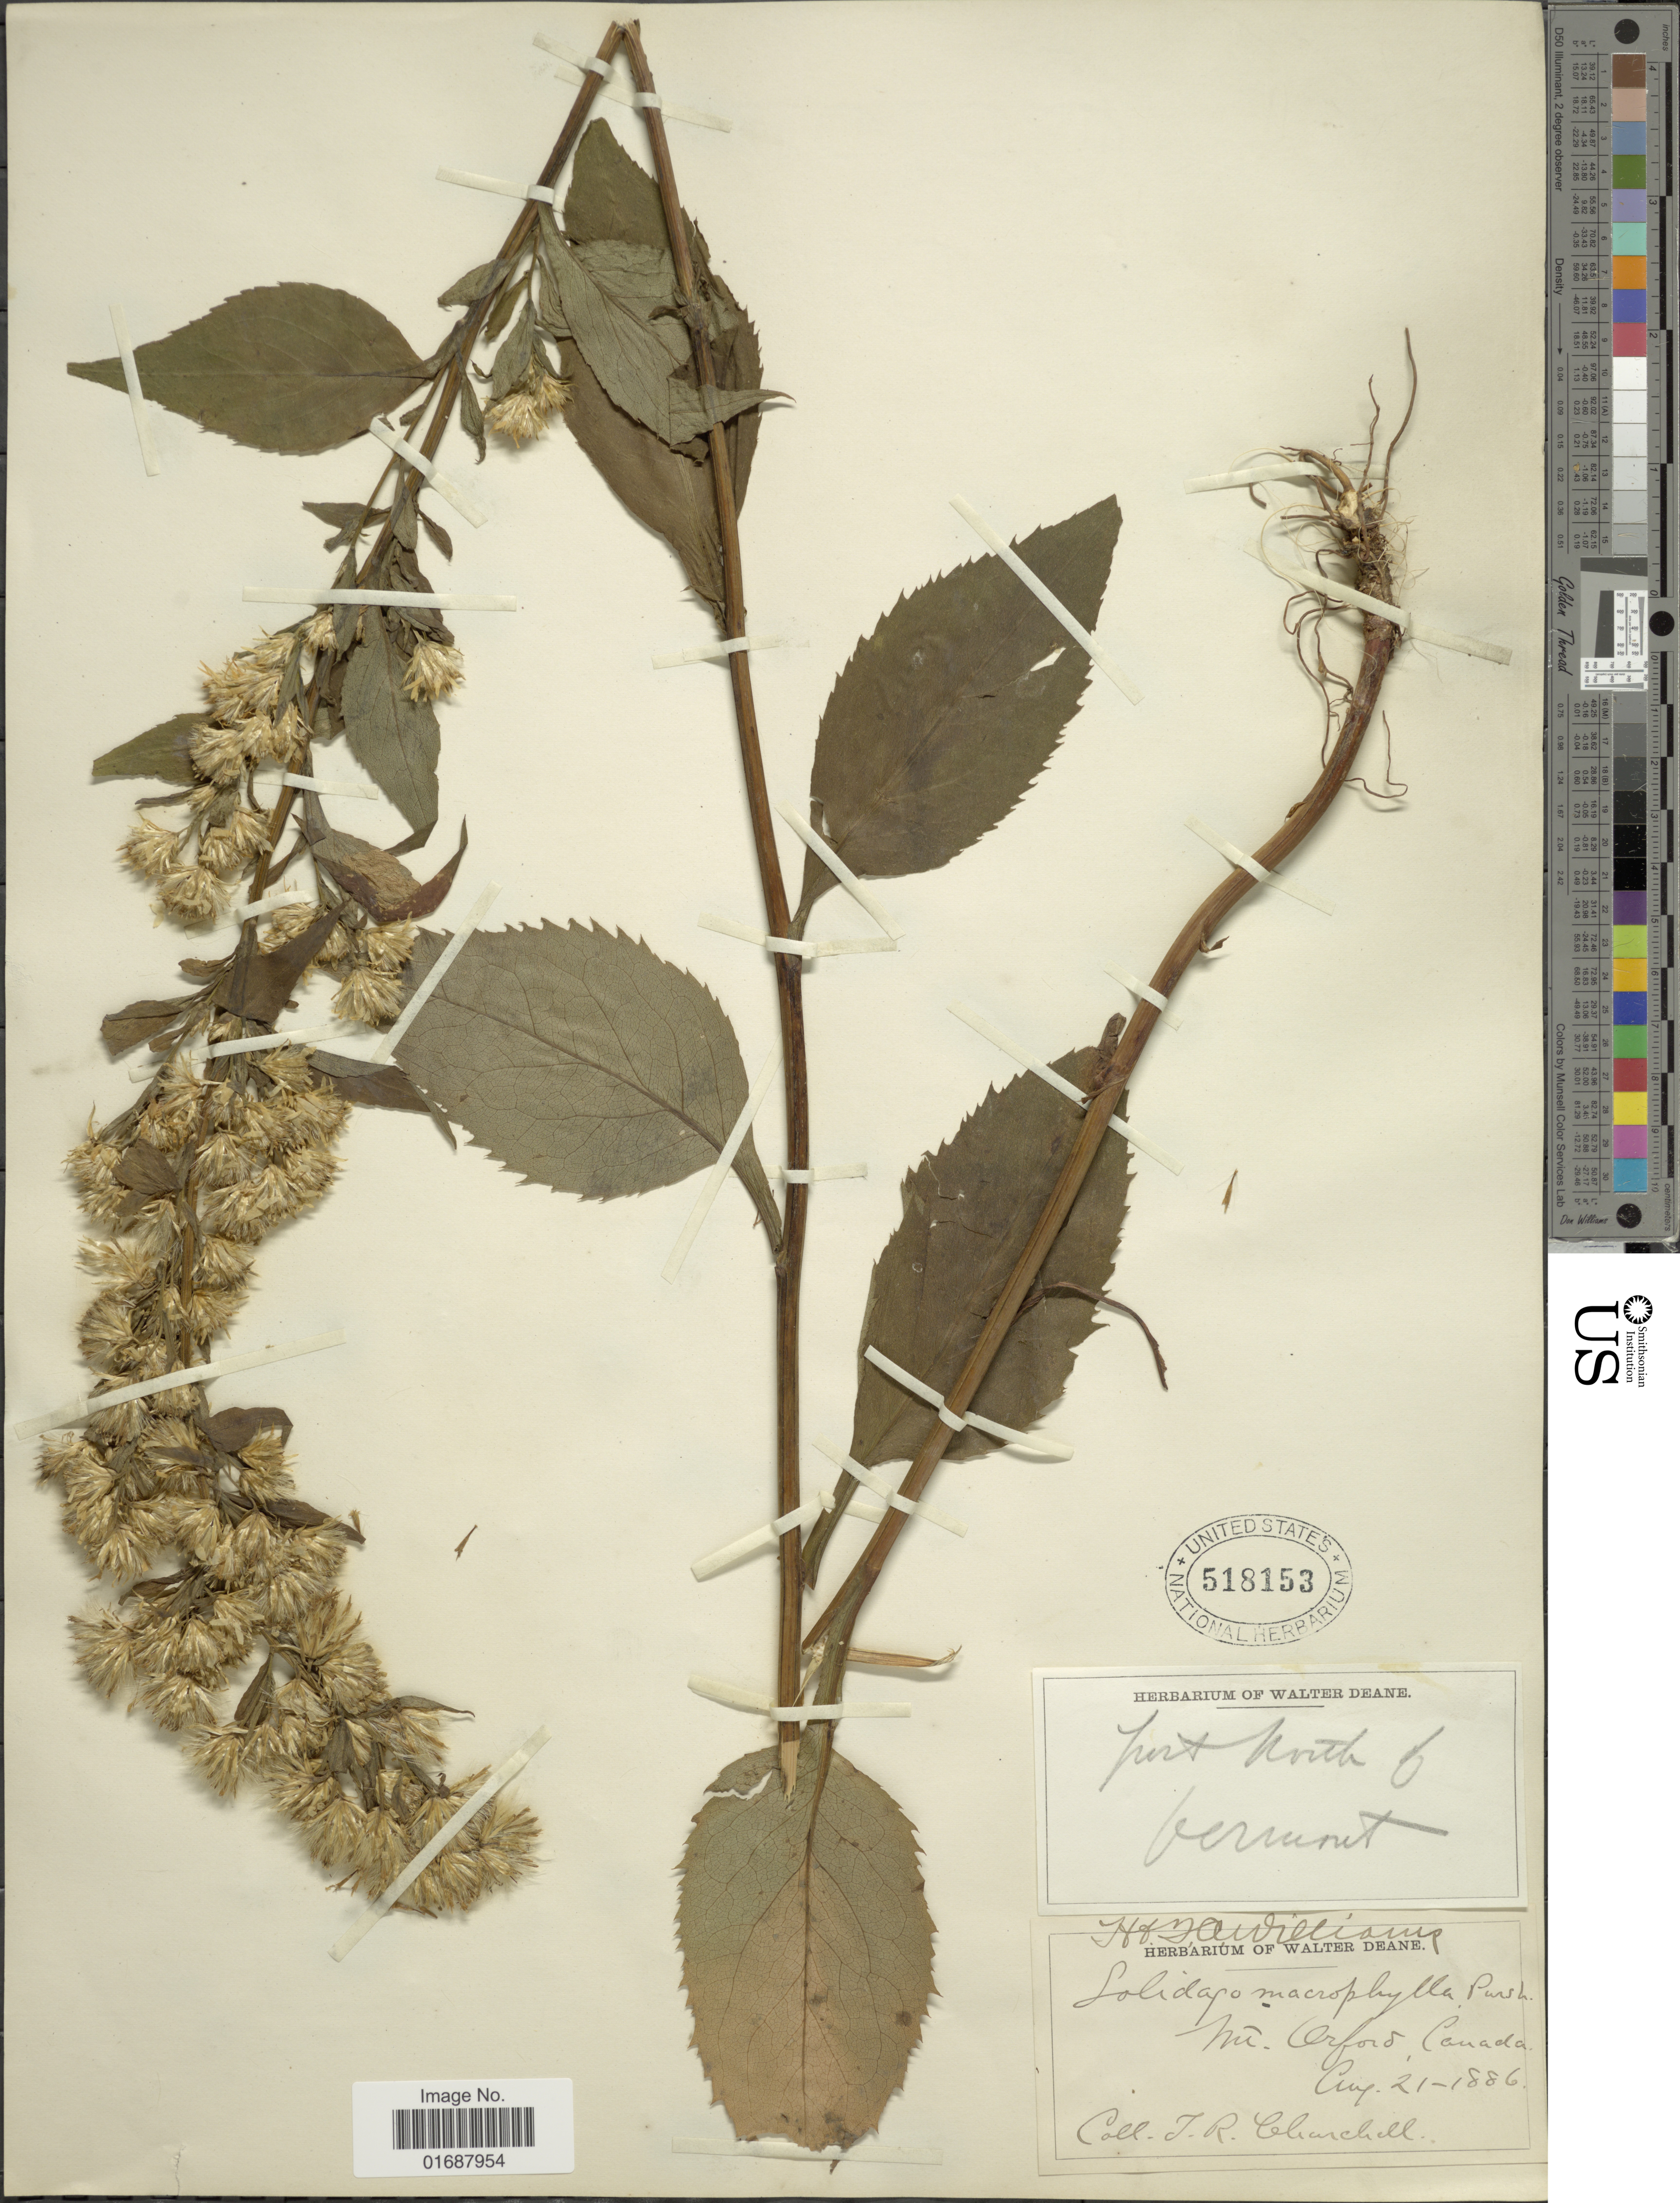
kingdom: Plantae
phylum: Tracheophyta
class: Magnoliopsida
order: Asterales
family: Asteraceae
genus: Solidago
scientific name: Solidago macrophylla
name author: Banks ex Pursh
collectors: J. Churchill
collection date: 1886-08-21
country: Canada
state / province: Quebec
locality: Mt. Orford.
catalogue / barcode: US 518153